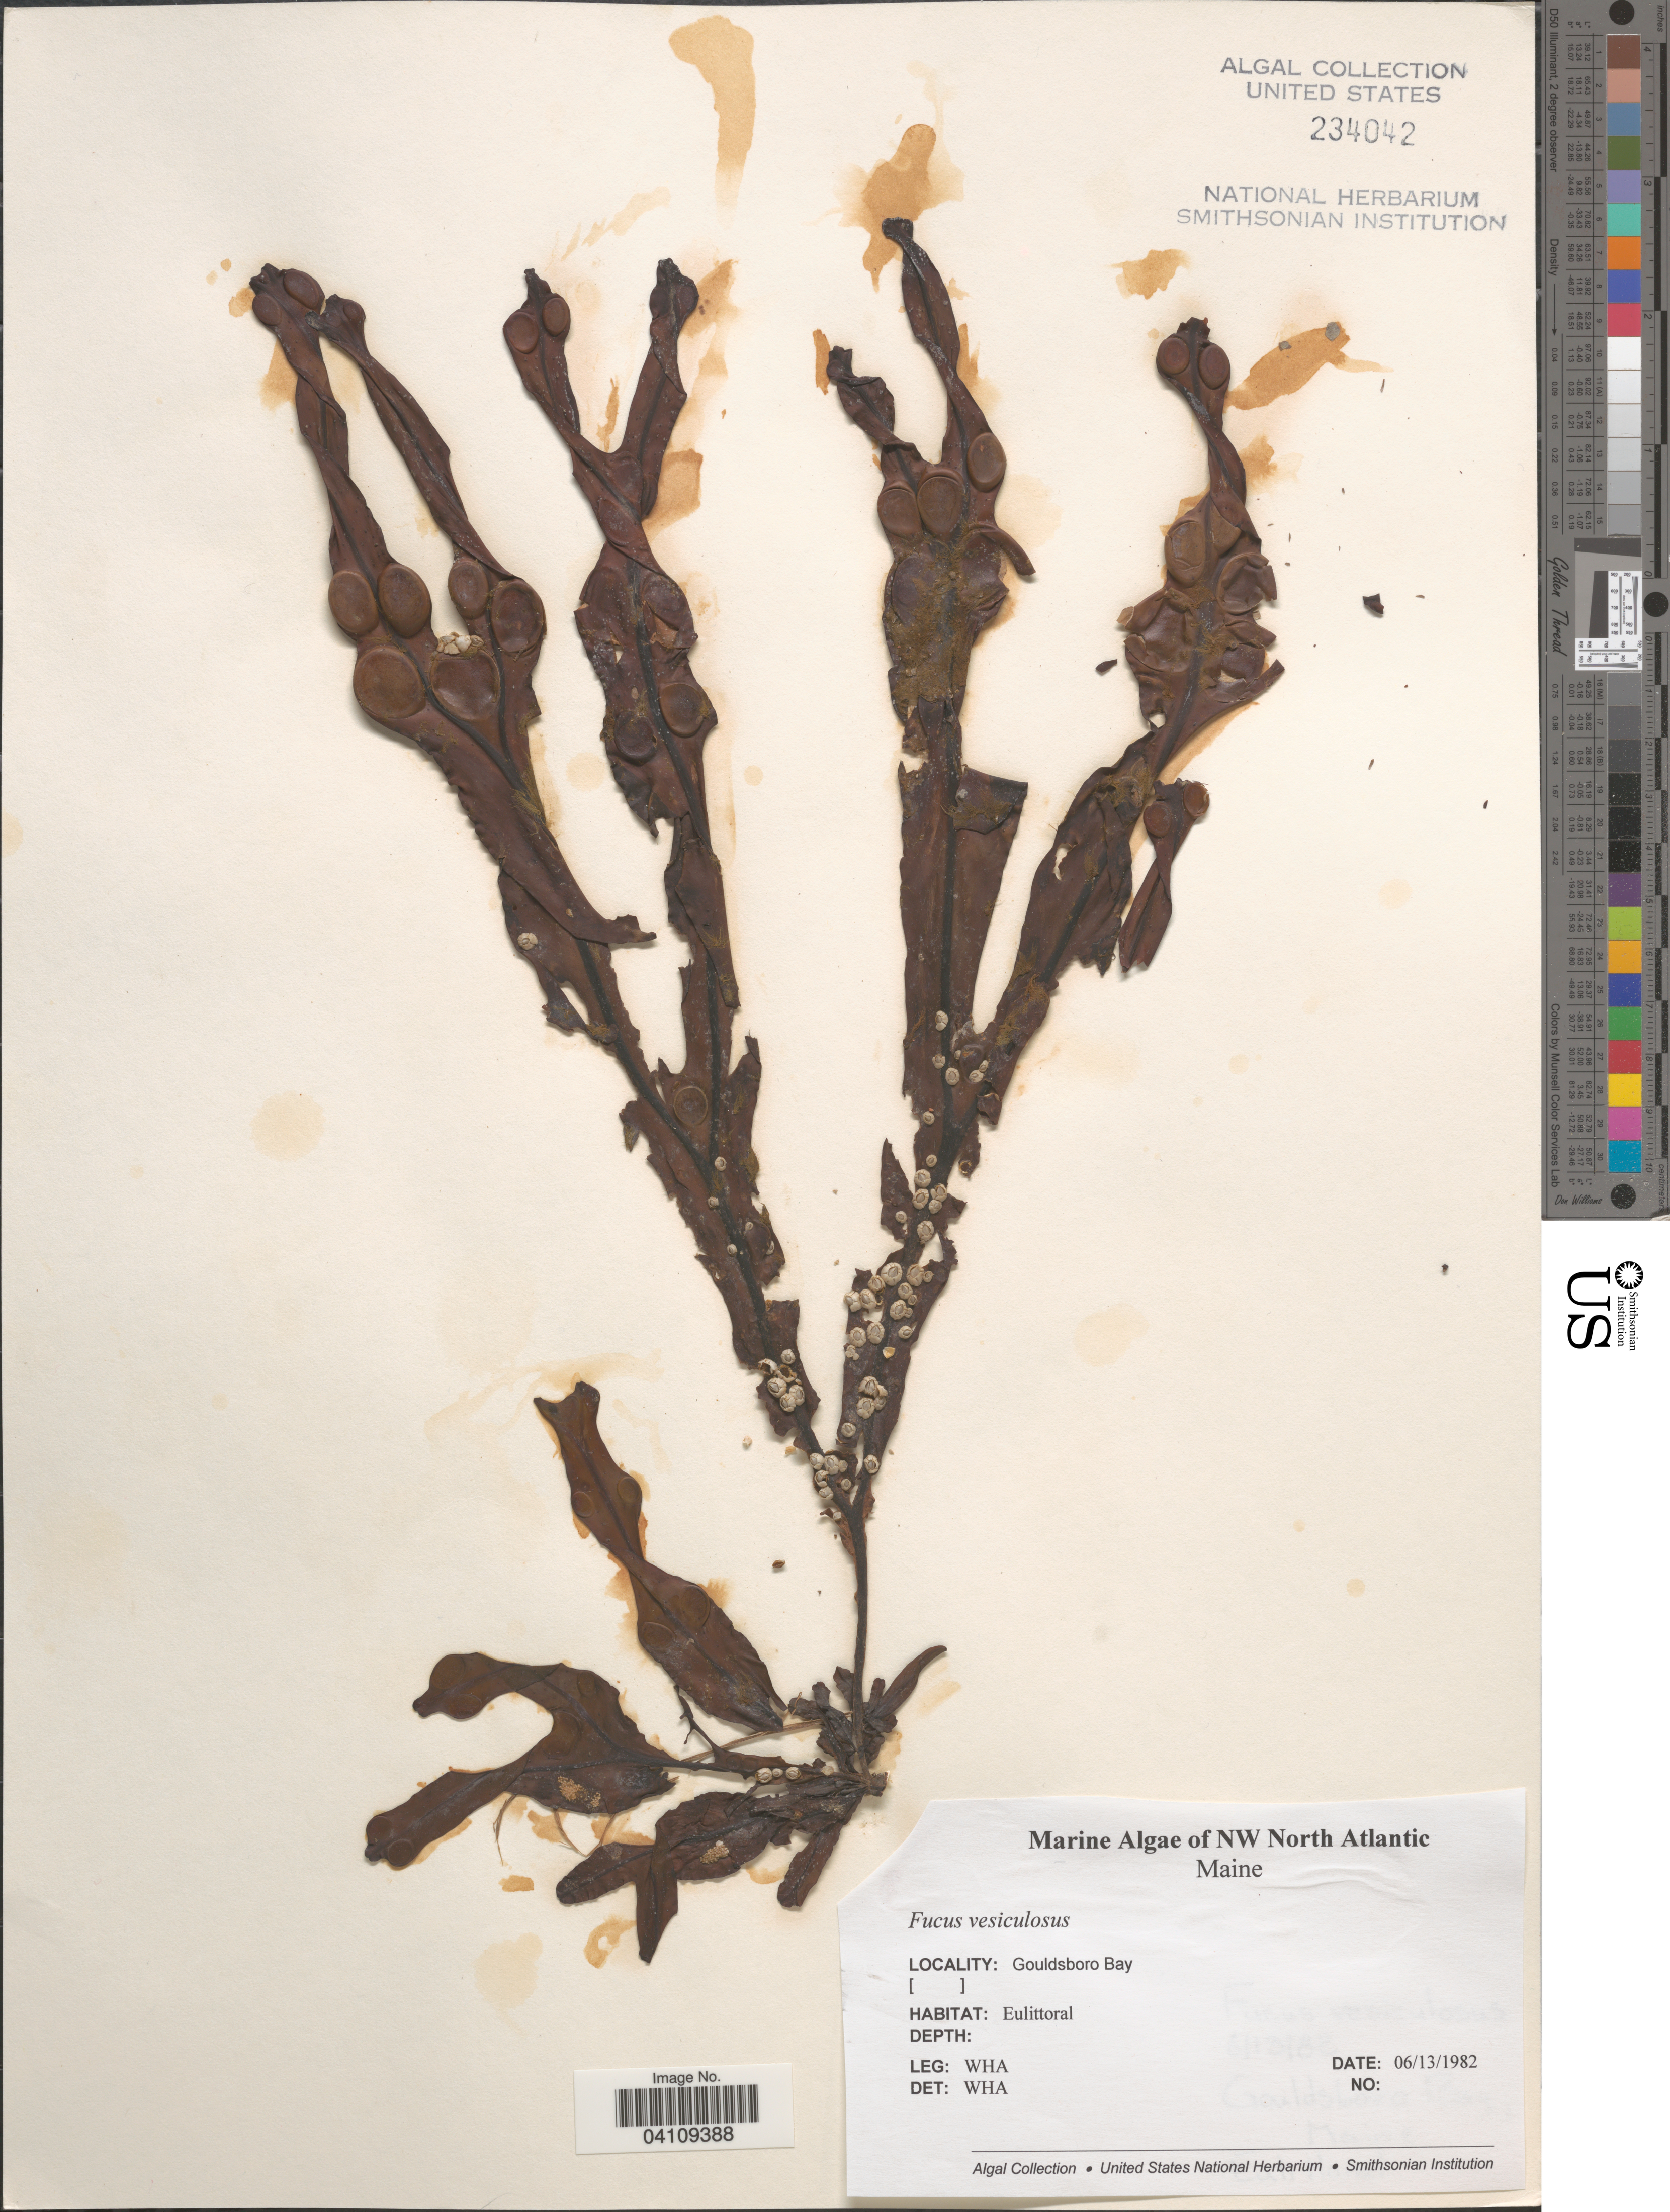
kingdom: Chromista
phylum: Ochrophyta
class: Phaeophyceae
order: Fucales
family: Fucaceae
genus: Fucus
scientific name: Fucus vesiculosus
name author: L.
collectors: W. H. Adey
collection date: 1982-06-13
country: United States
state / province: Maine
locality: NW North Atlantic. Gouldsboro Bay.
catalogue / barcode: US 234042